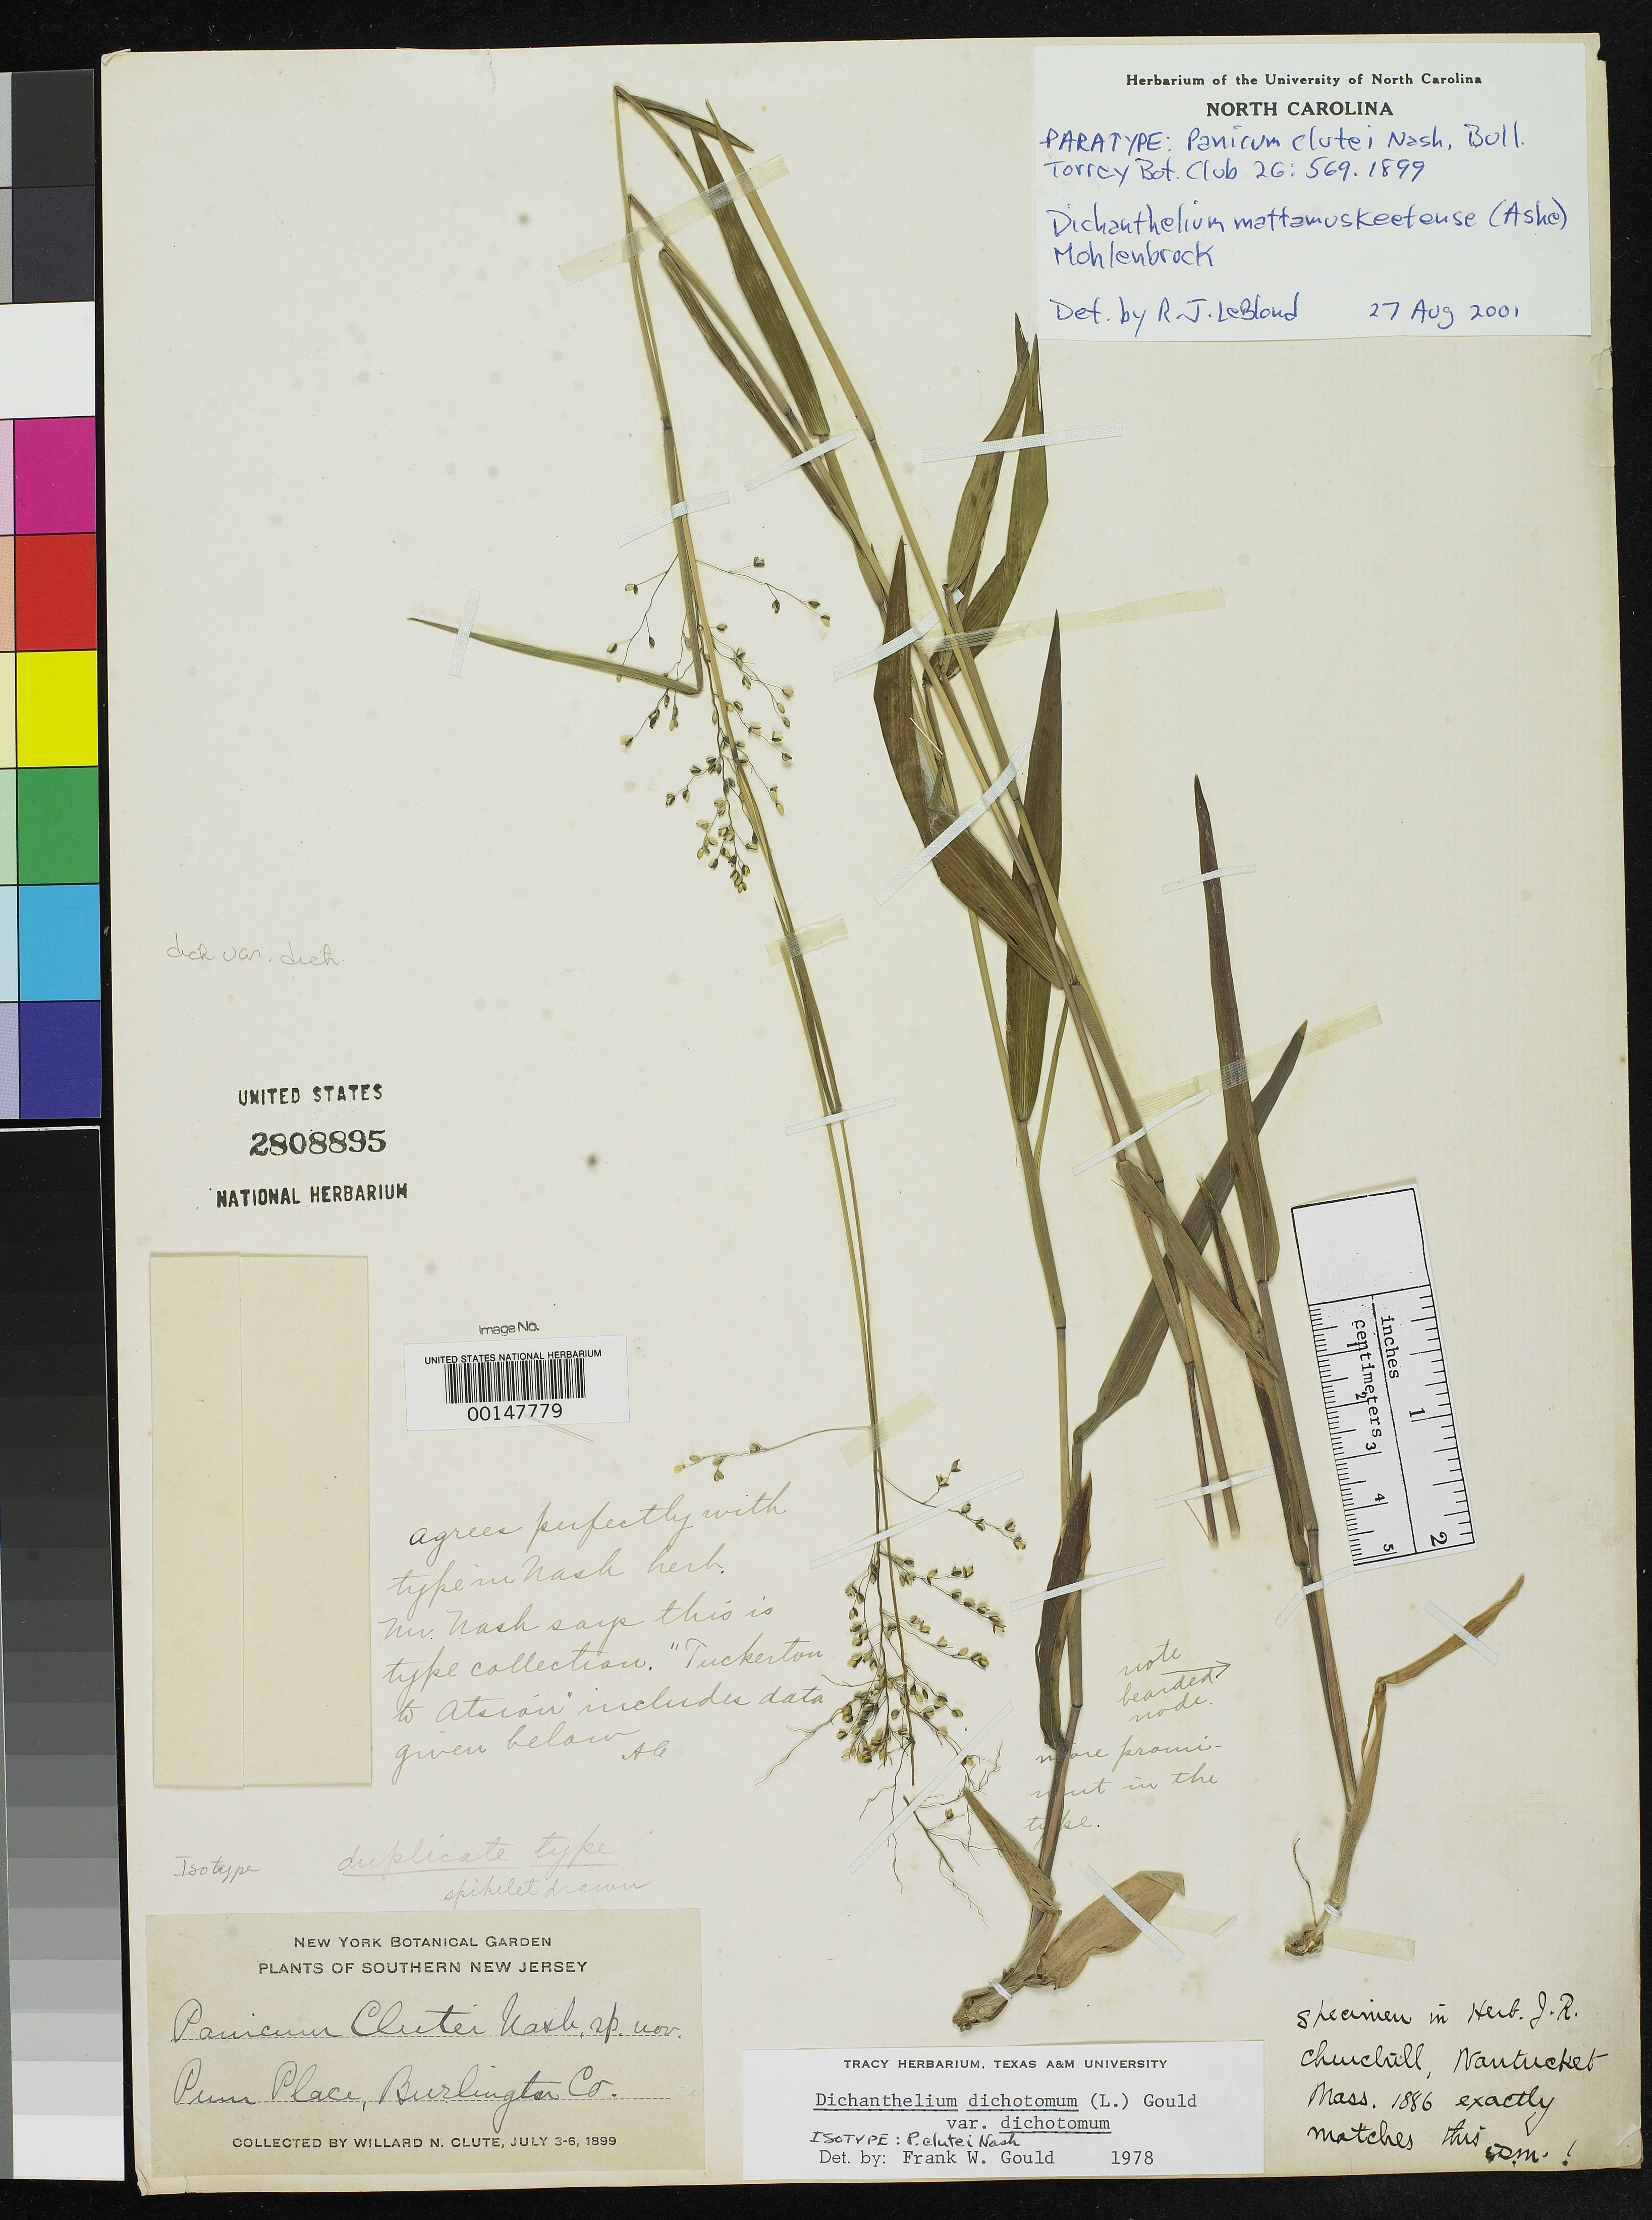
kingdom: Plantae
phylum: Tracheophyta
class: Liliopsida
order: Poales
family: Poaceae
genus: Panicum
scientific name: Panicum clutei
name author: Nash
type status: Isotype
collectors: W. N. Clute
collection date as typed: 03 Jul 1899 to 06 Jul 1899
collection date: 1899-07-03/1899-07-06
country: United States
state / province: New Jersey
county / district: Burlington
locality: Pum Place, from Tuckerton to Atsion.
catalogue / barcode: US 2808895